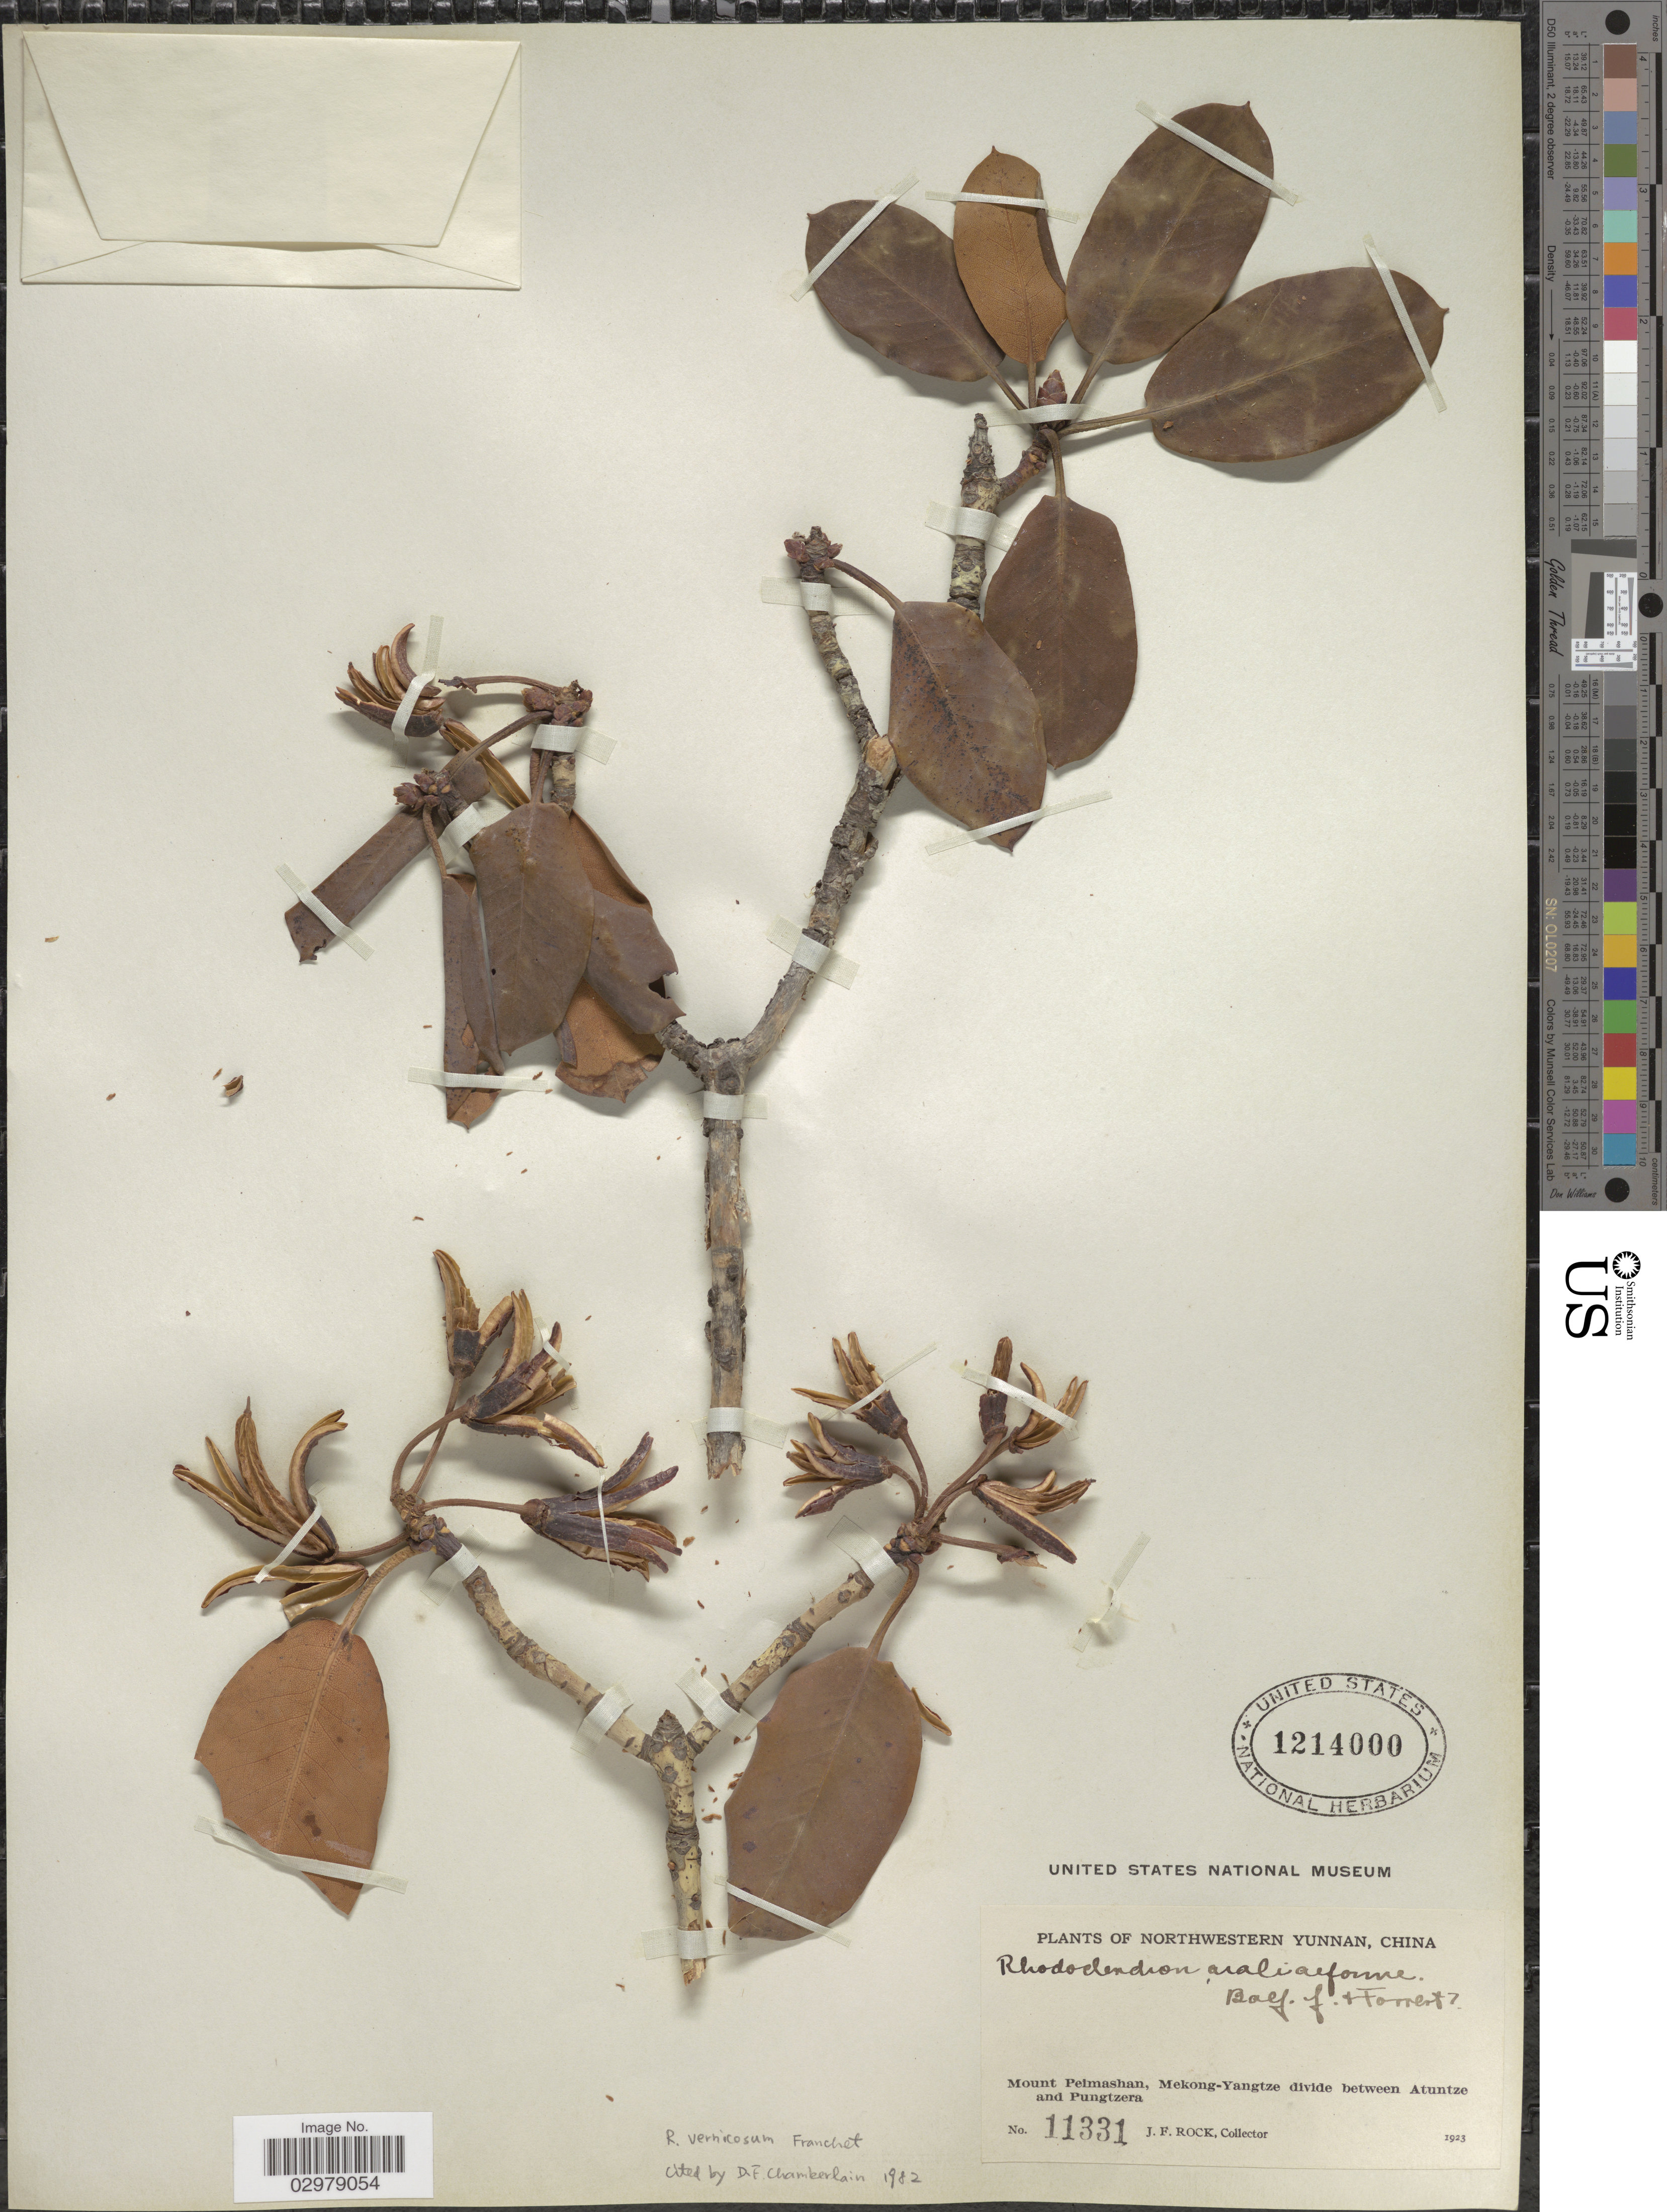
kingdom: Plantae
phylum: Tracheophyta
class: Magnoliopsida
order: Ericales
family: Ericaceae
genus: Rhododendron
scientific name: Rhododendron vernicosum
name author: Franch.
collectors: J. Rock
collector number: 11331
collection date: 1923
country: China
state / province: Yunnan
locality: Northwestern Yunnan. Mount Peimashan, Mekong-Yangtze divide between Atuntze and Pungtzera.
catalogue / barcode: US 1214000